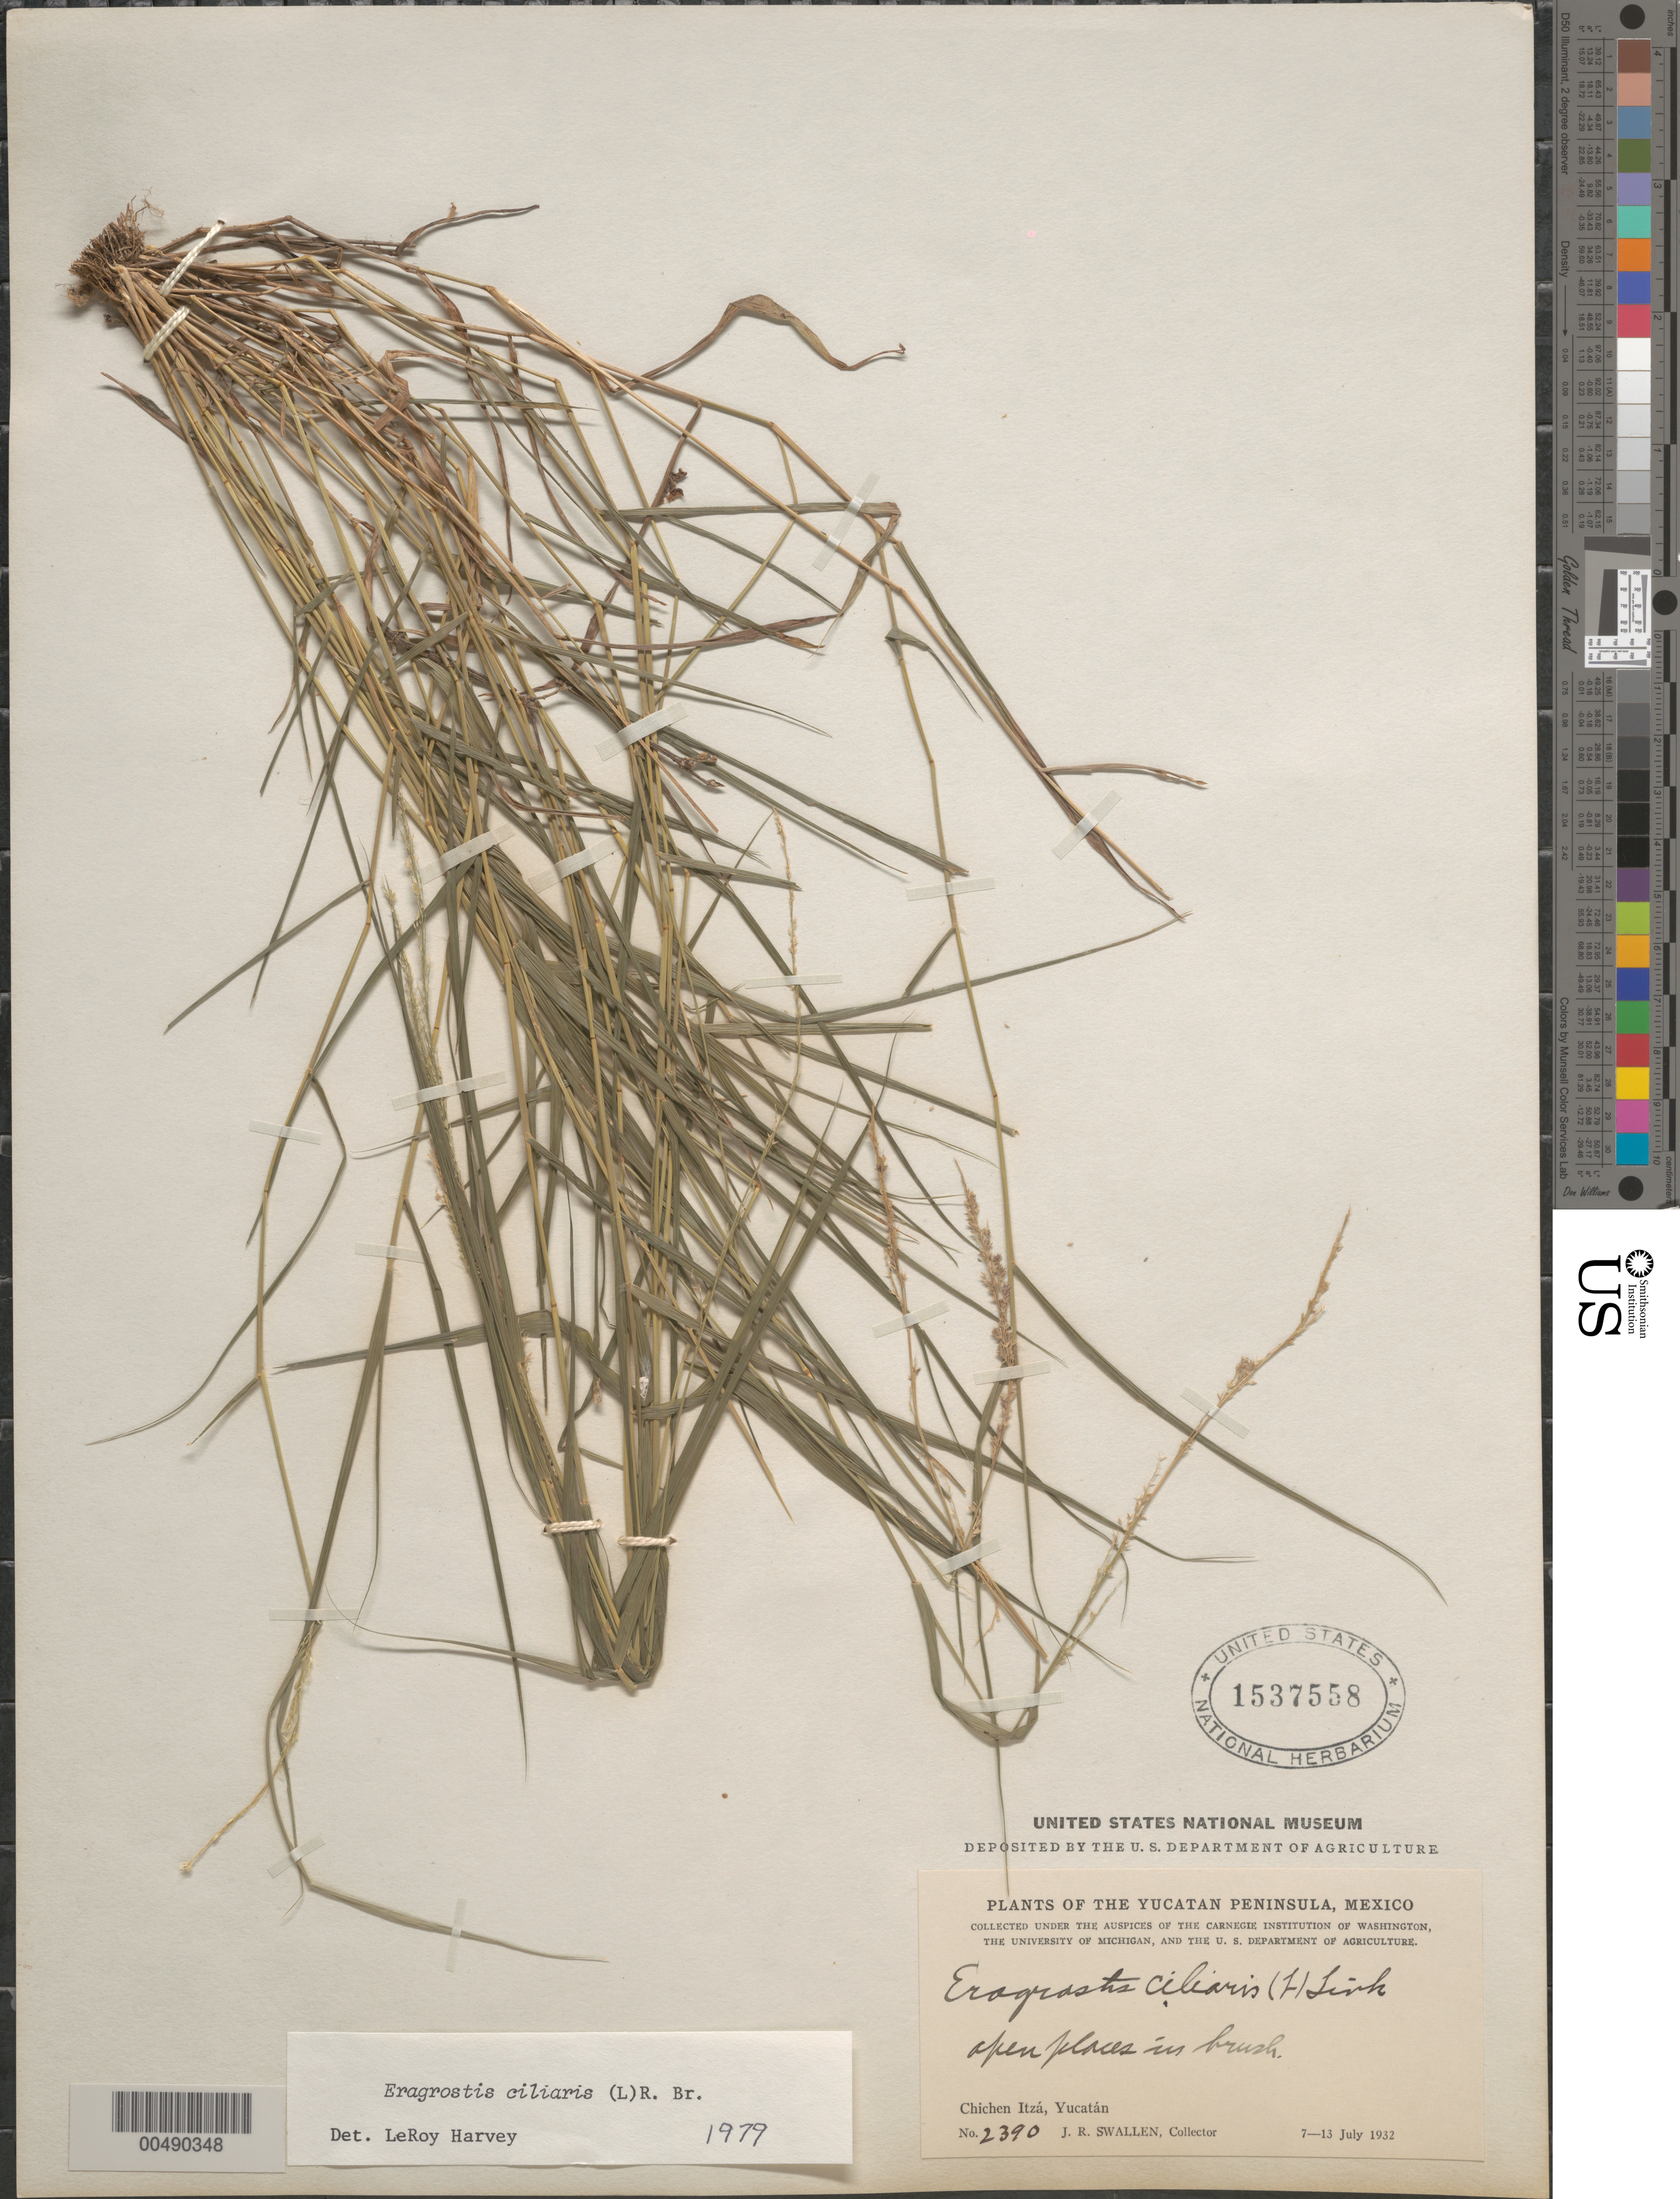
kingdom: Plantae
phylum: Tracheophyta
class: Liliopsida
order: Poales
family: Poaceae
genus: Eragrostis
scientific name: Eragrostis ciliaris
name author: (L.) R. Br.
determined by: Harvey, L.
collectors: J. R. Swallen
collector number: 2390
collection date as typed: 7 Jul 1932 to 13 Jul 1932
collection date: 1932-07-07/1932-07-13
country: Mexico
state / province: Yucatan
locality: Chichen Itzá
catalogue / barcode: US 1537558